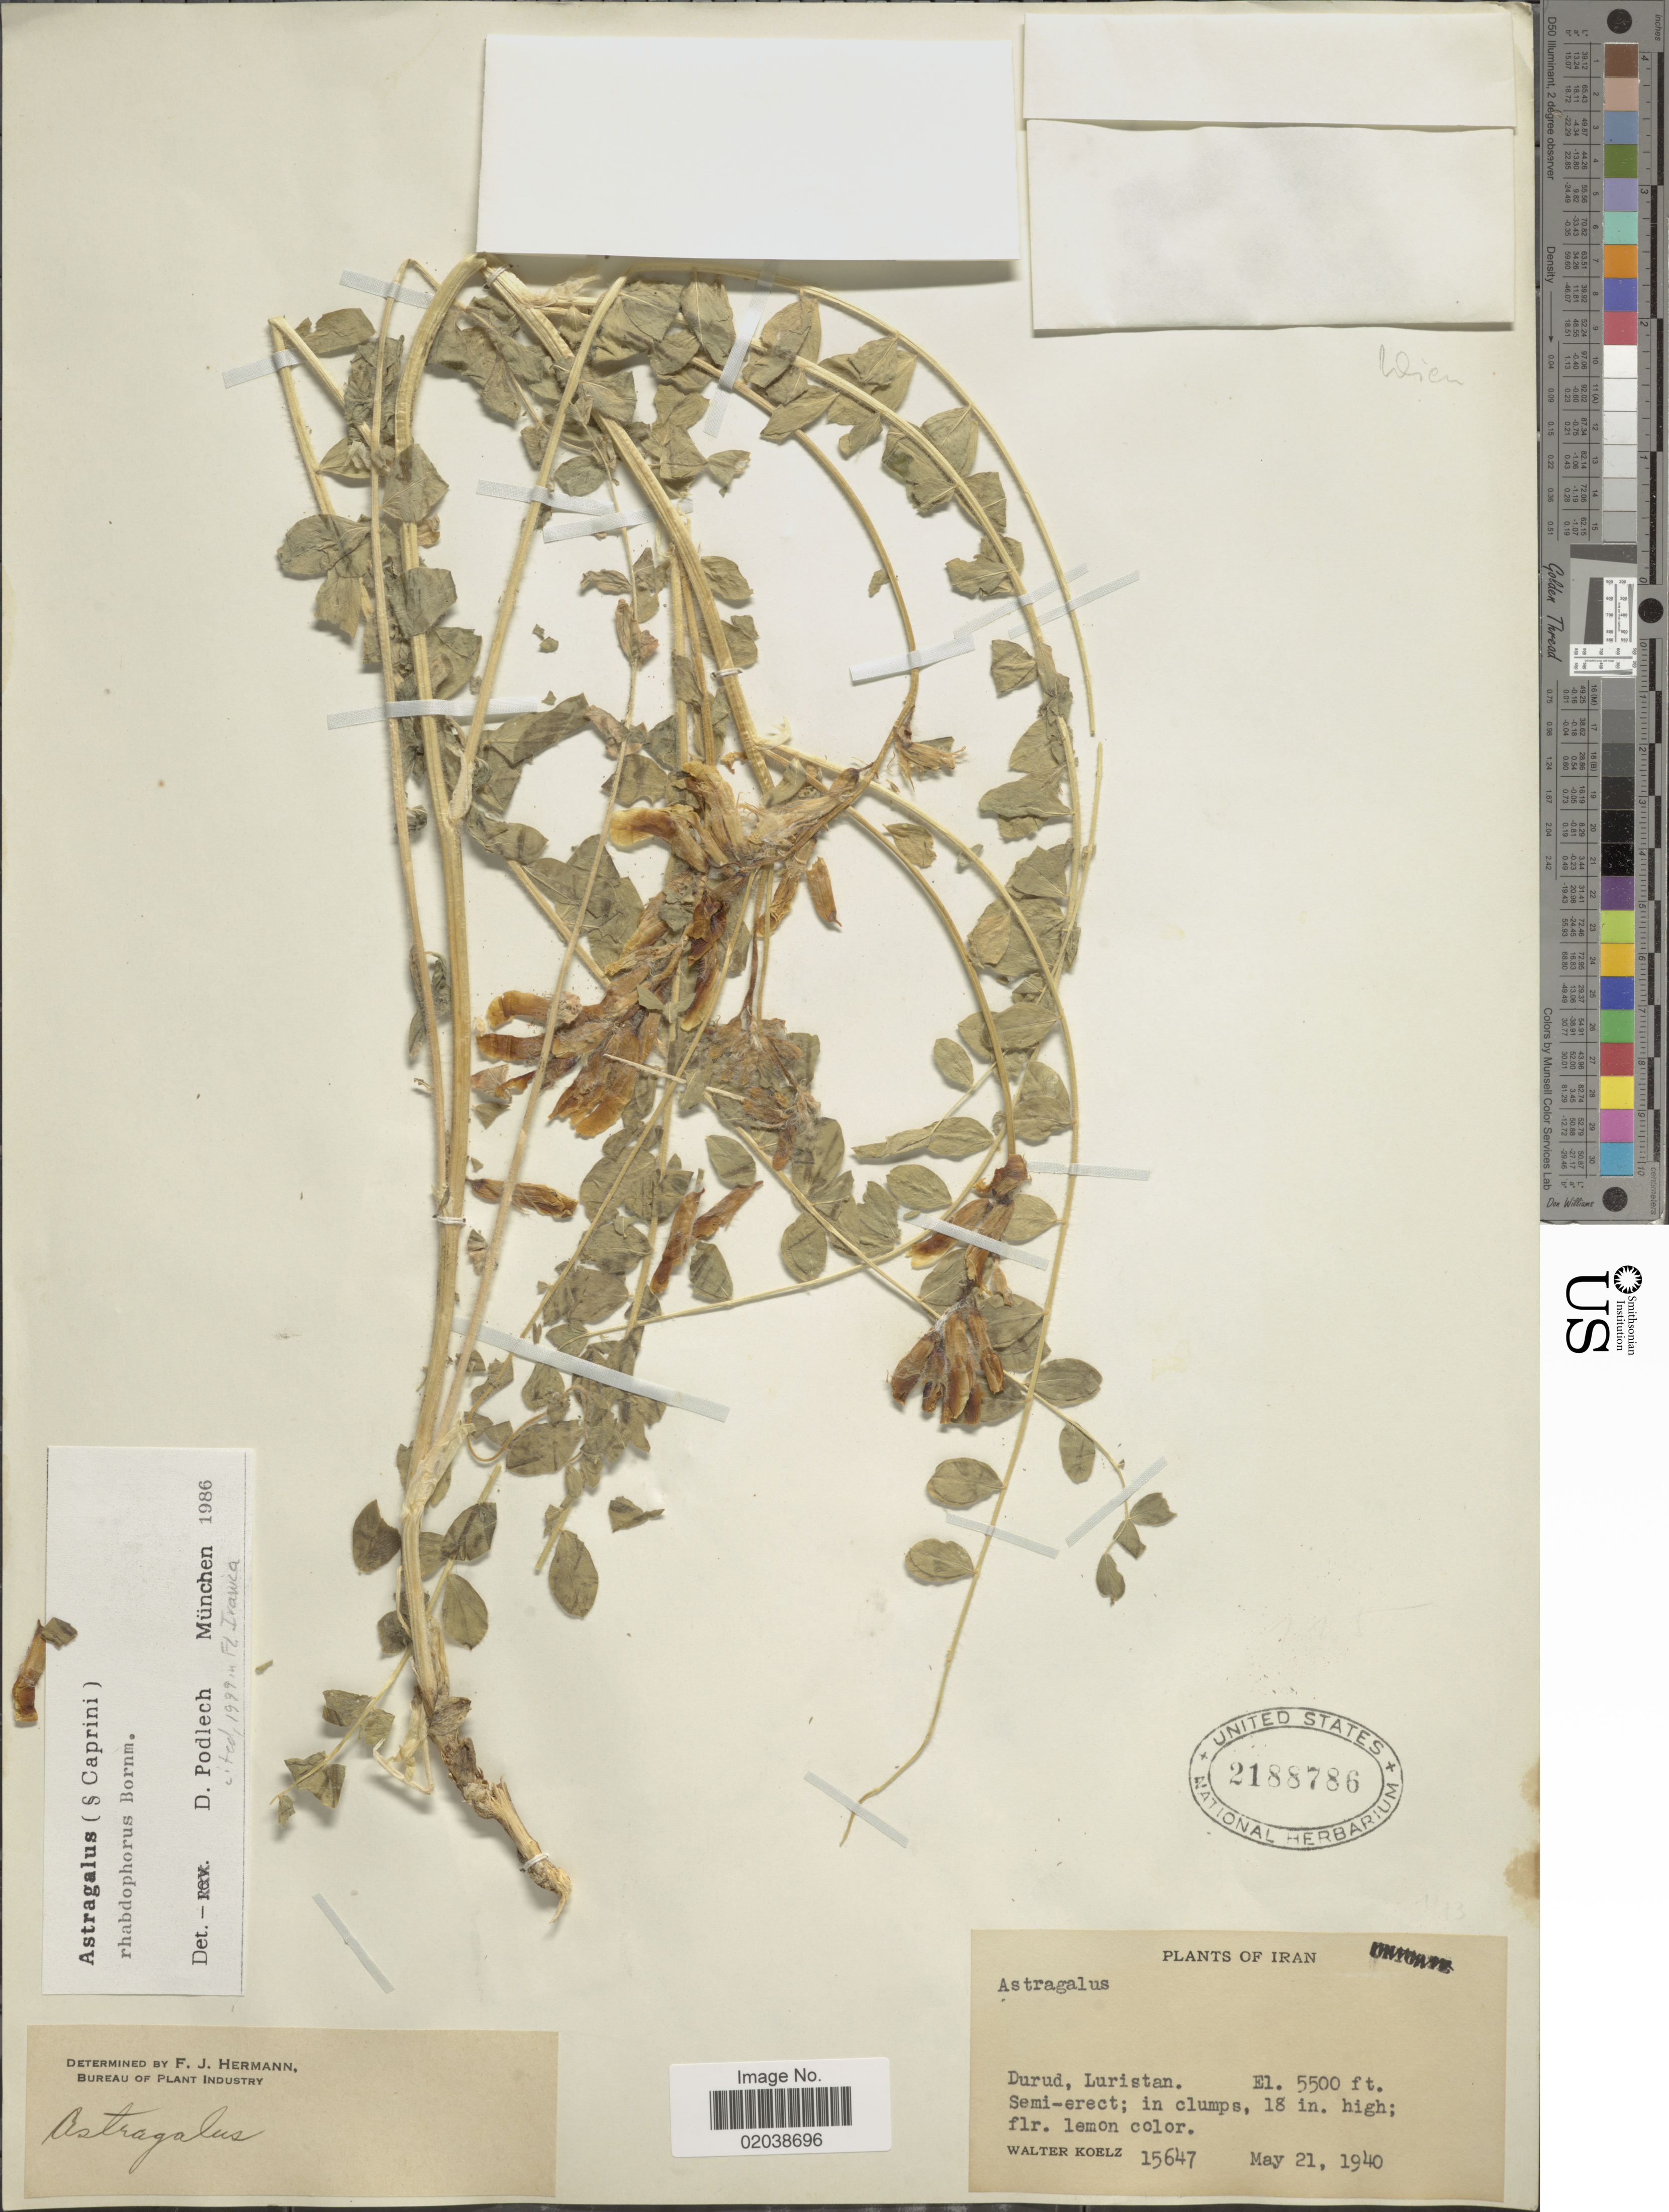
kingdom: Plantae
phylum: Tracheophyta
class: Magnoliopsida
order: Fabales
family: Fabaceae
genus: Astragalus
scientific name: Astragalus rhabdophorus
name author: Bornm.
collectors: W. N. Koelz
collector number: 15647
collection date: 1940-05-21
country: Iran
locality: Durud, Luristan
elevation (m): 1676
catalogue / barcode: US 2188786